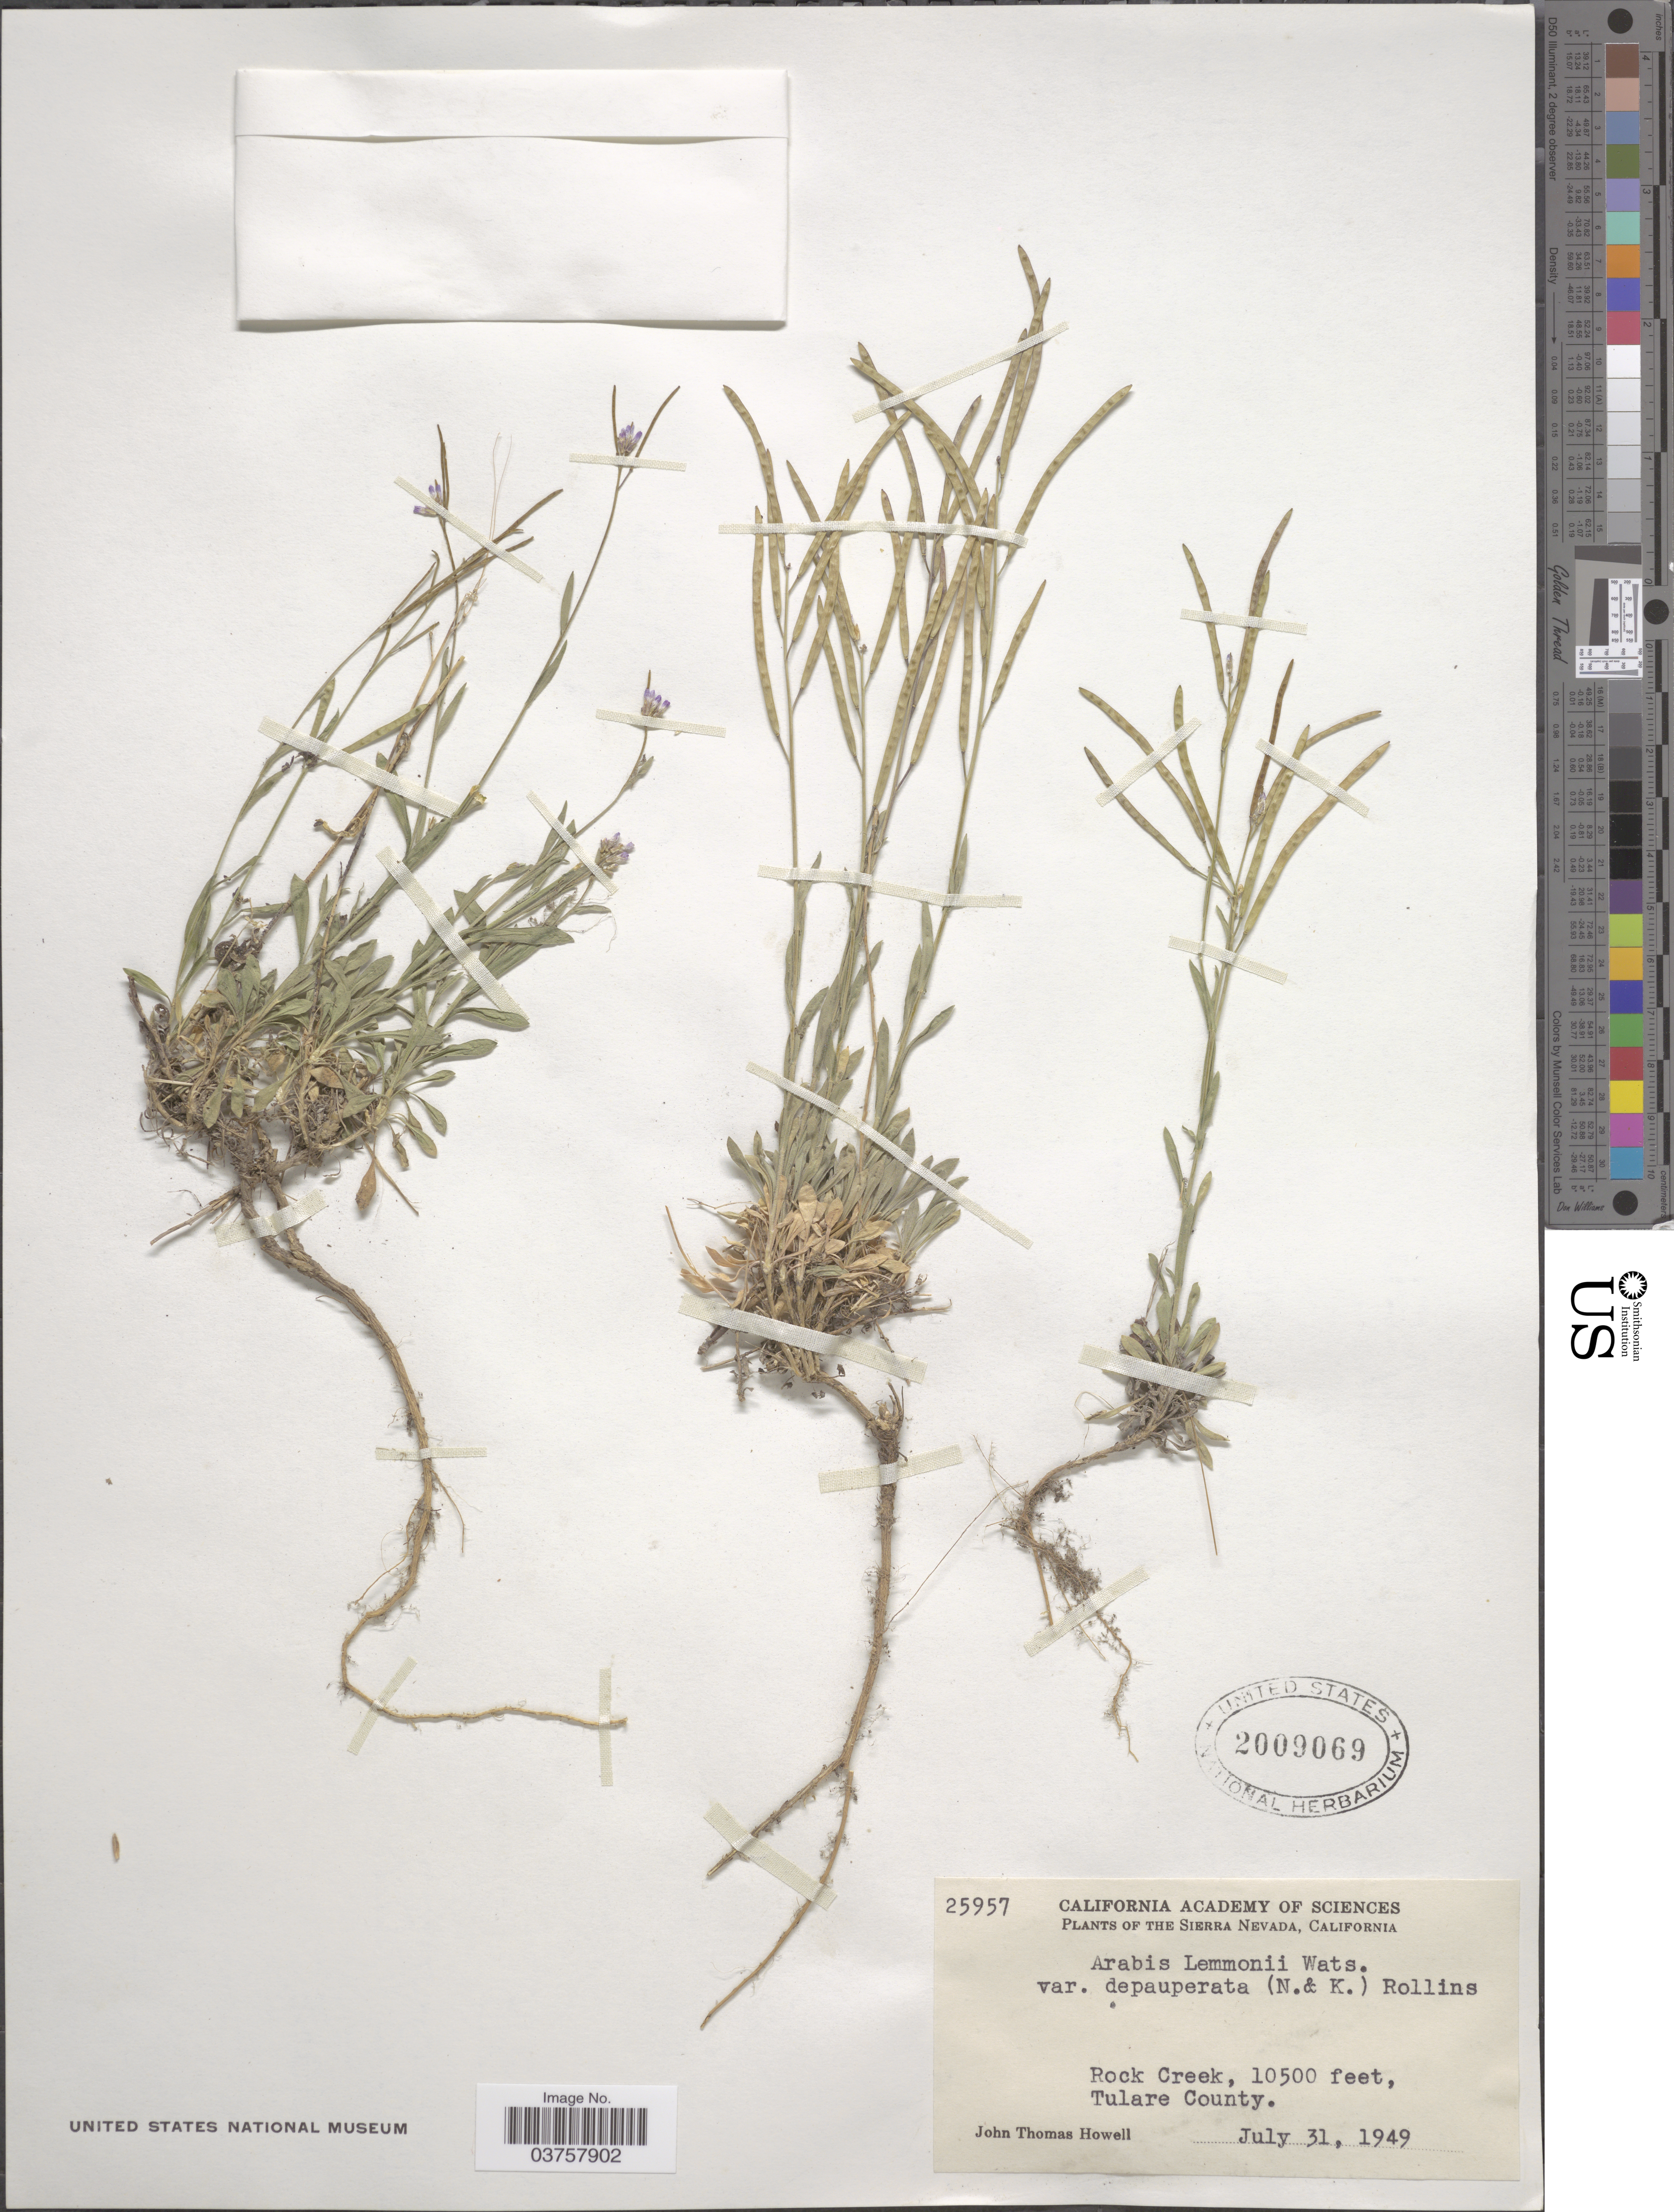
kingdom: Plantae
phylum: Tracheophyta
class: Magnoliopsida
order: Brassicales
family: Brassicaceae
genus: Arabis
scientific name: Arabis lemmonii var. depauperata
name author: (A. Nelson & P.B. Kenn.) Rollins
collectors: J. T. Howell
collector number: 25957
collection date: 1949-07-31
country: United States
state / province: California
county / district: Tulare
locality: The Sierra Nevada, Rock Creek, Tulare County.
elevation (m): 3200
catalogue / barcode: US 2009069